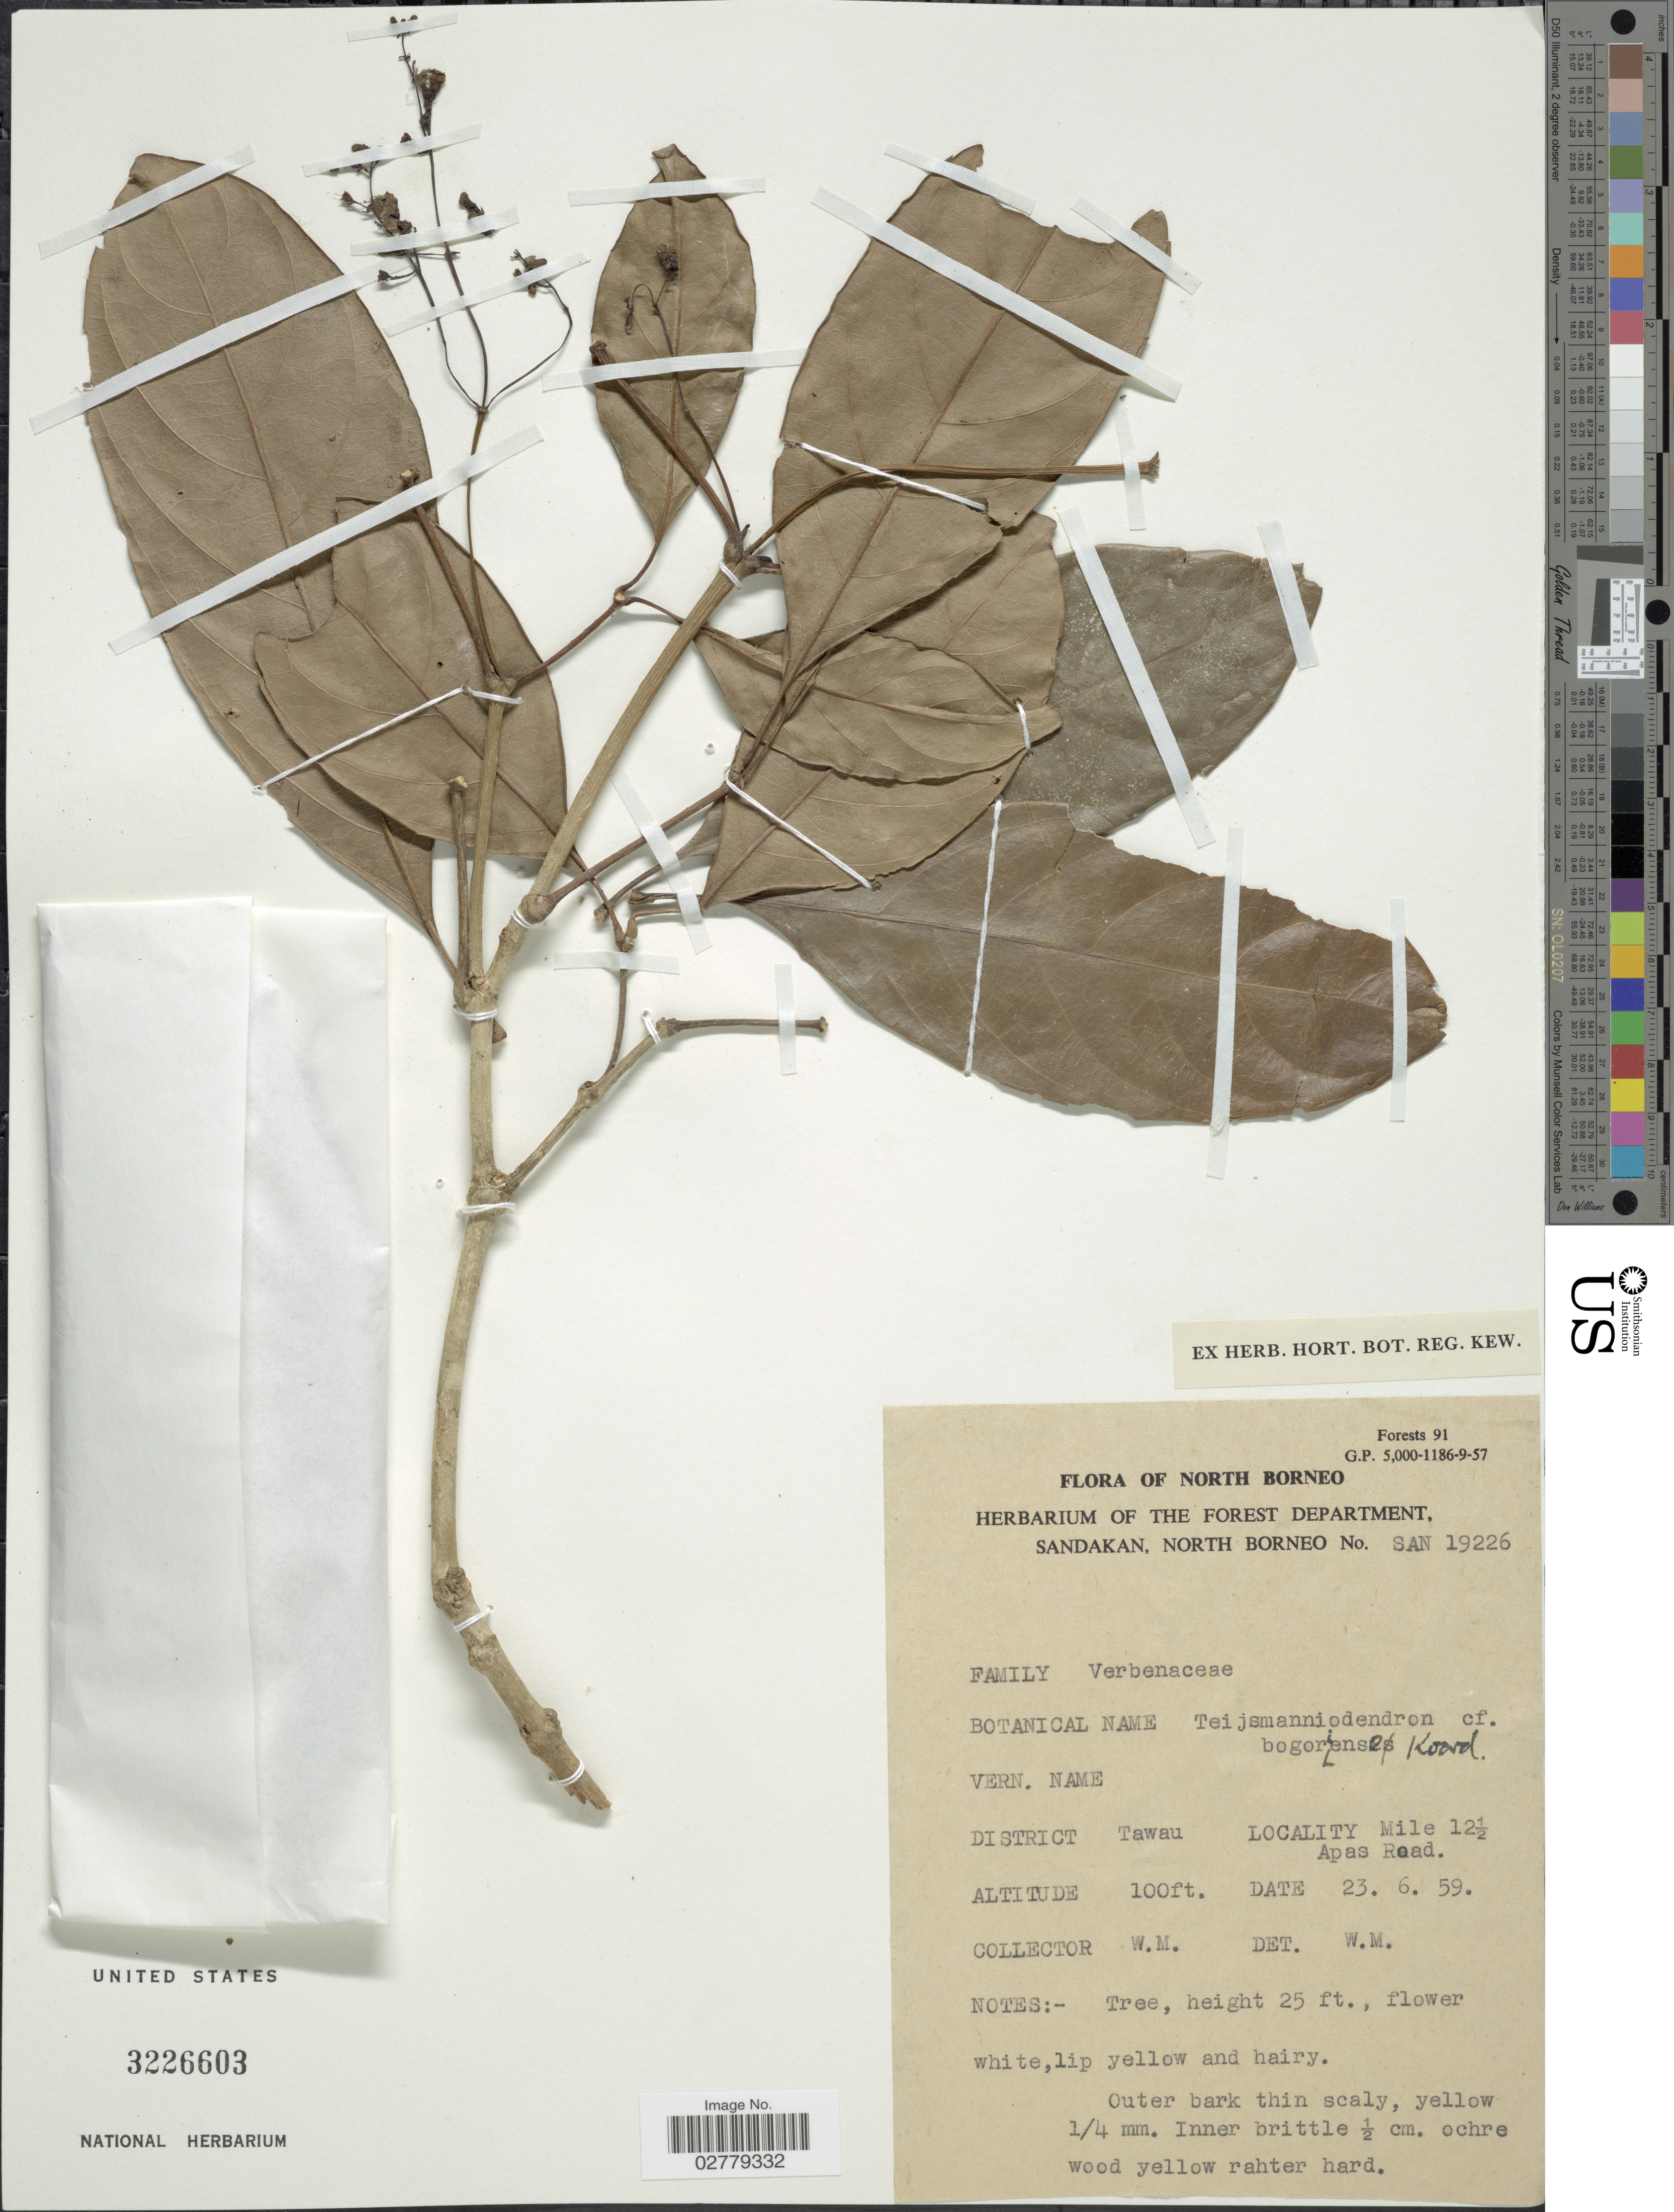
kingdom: Plantae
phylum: Tracheophyta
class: Magnoliopsida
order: Lamiales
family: Lamiaceae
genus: Teijsmanniodendron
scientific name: Teijsmanniodendron bogoriense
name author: Koord.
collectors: W. M.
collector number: SAN19226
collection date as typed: Transcribed d/m/y: 23/6/59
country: Malaysia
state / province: Sabah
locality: North Borneo. District Tawau. Mile 12½ Apas Road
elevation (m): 30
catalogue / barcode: US 3226603